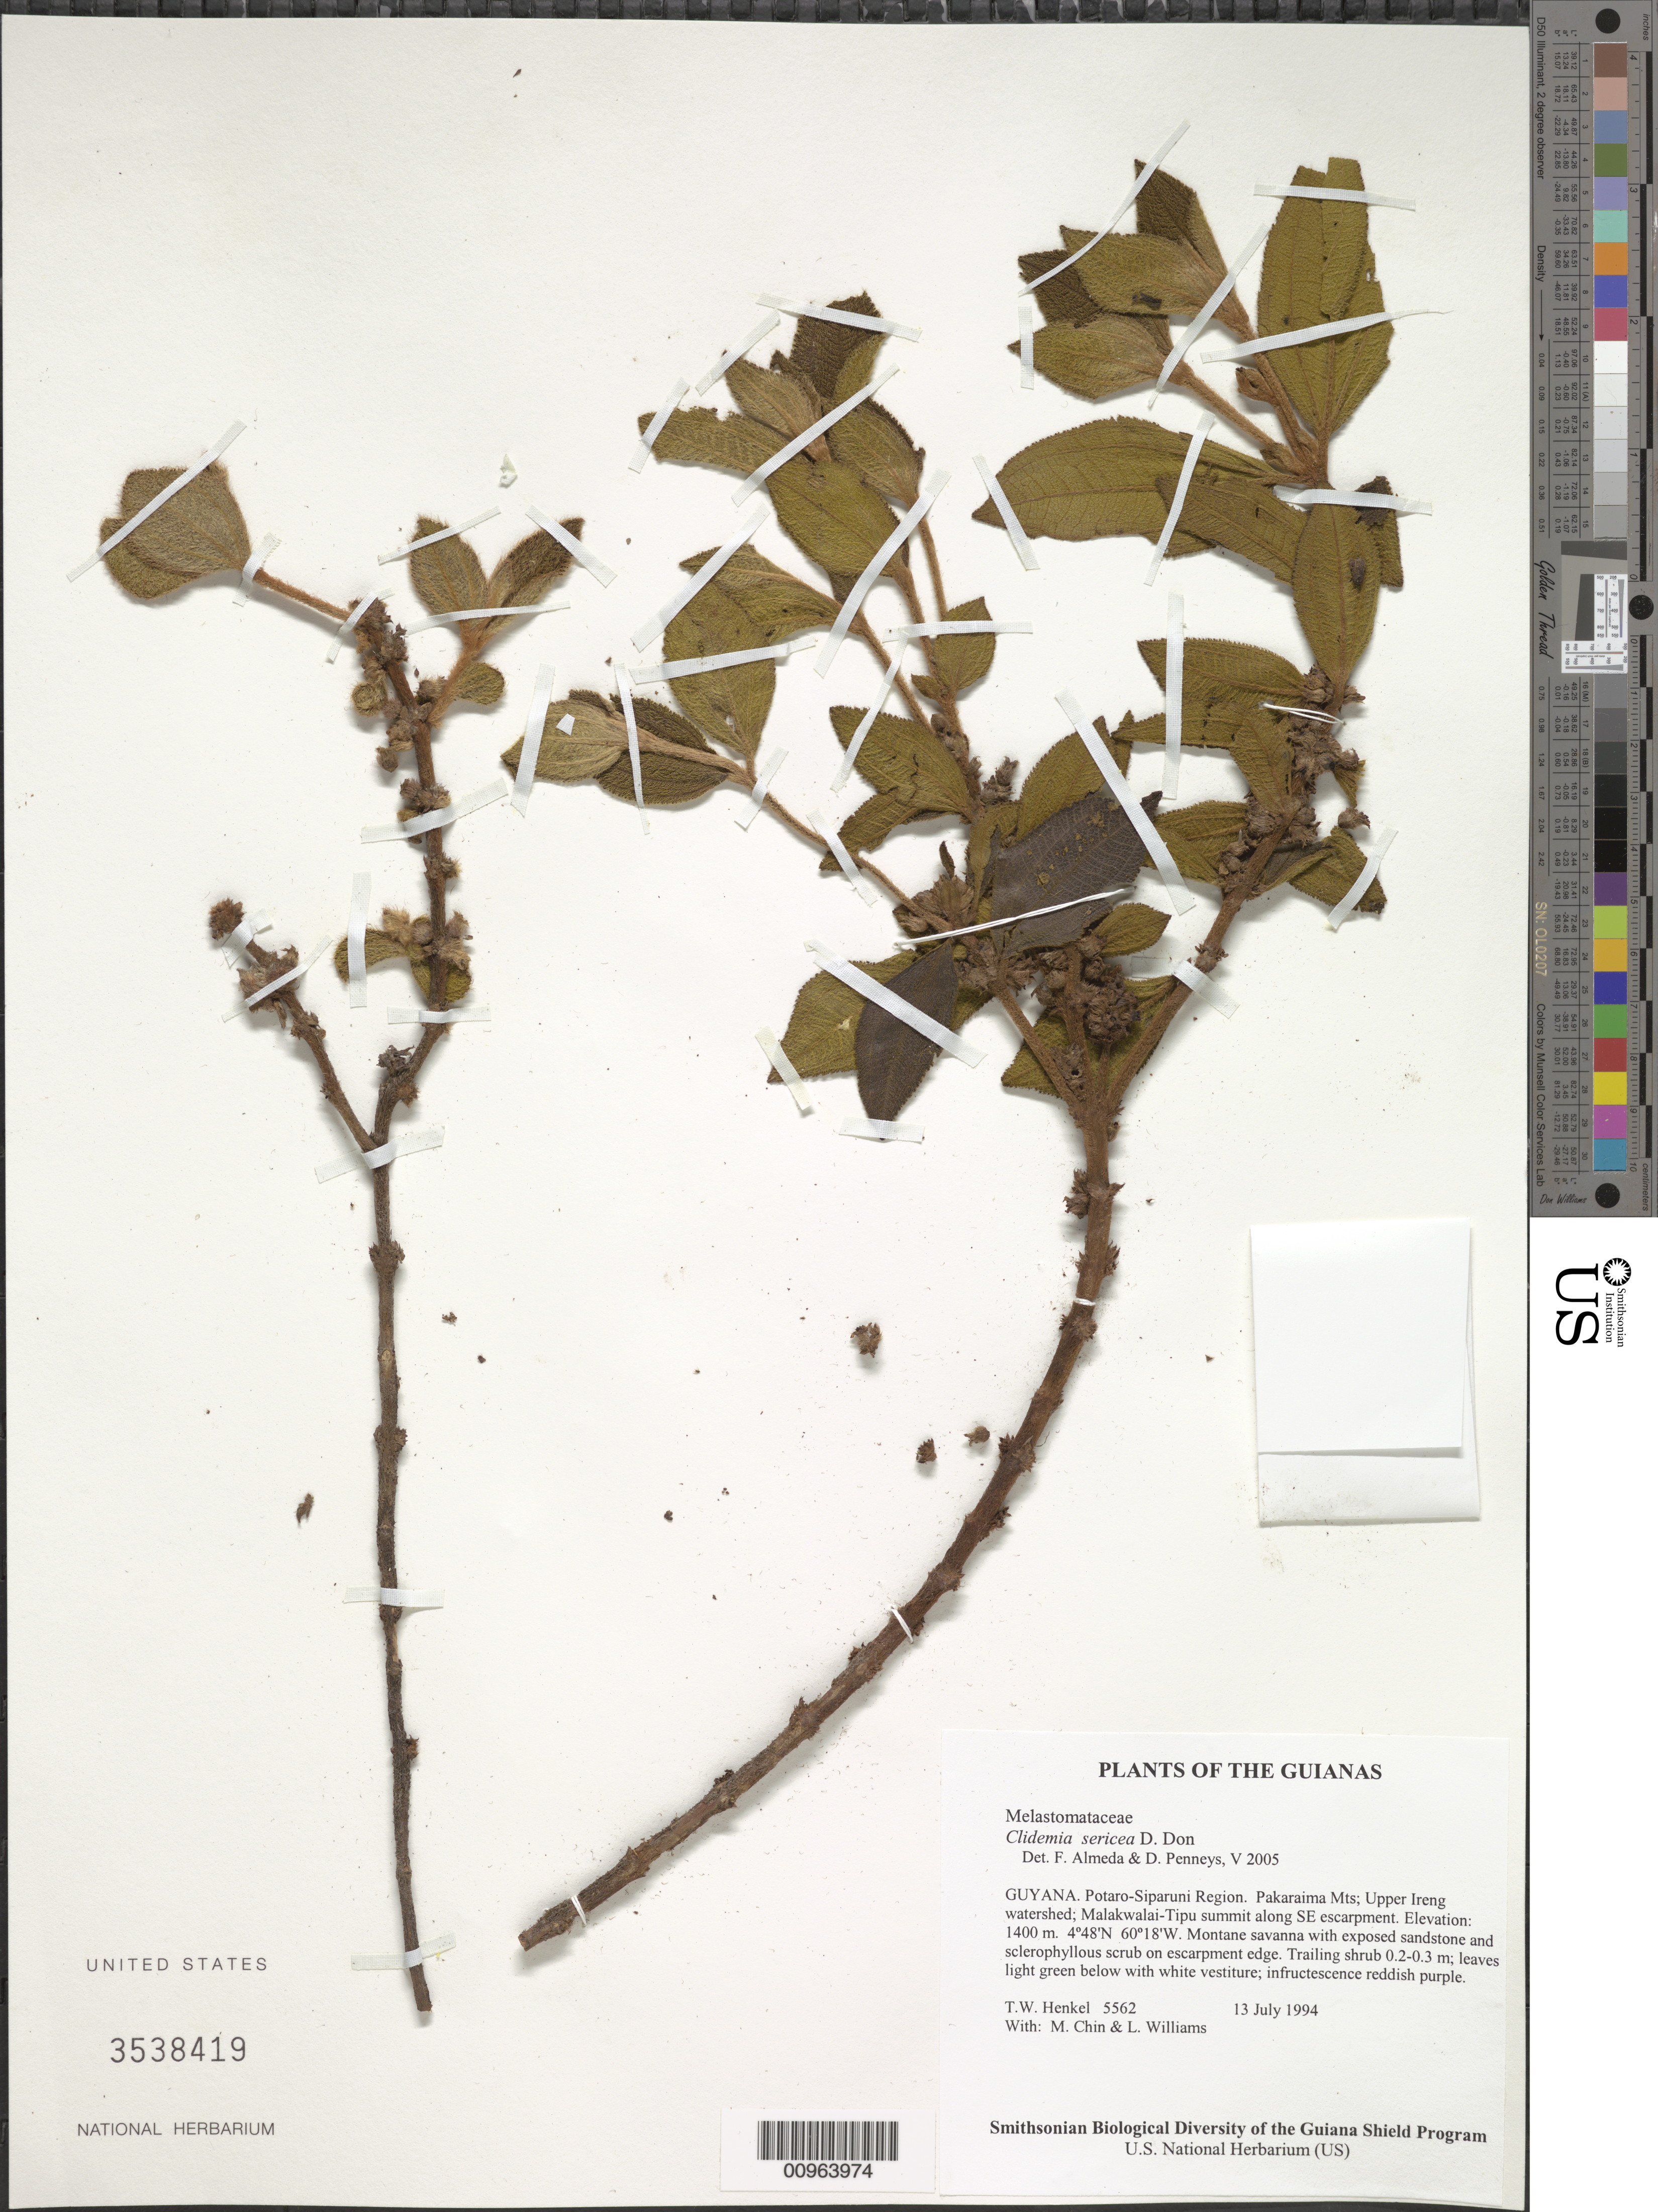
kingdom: Plantae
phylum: Tracheophyta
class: Magnoliopsida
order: Myrtales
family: Melastomataceae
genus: Clidemia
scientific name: Clidemia sericea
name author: D. Don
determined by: Almeda, F.; Penneys, D. S.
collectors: T. Henkel, M. Chin & L. Williams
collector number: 5562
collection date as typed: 13 July 1994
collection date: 1994-07-13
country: Guyana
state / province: Potaro-Siparuni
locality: Pakaraima Mts; Upper Ireng watershed; Malakwalai-Tipu summit along SE escarpment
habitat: Montane savanna with exposed sandstone and sclerophyllous scrub on escarpment edge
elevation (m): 1400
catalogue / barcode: US 3538419